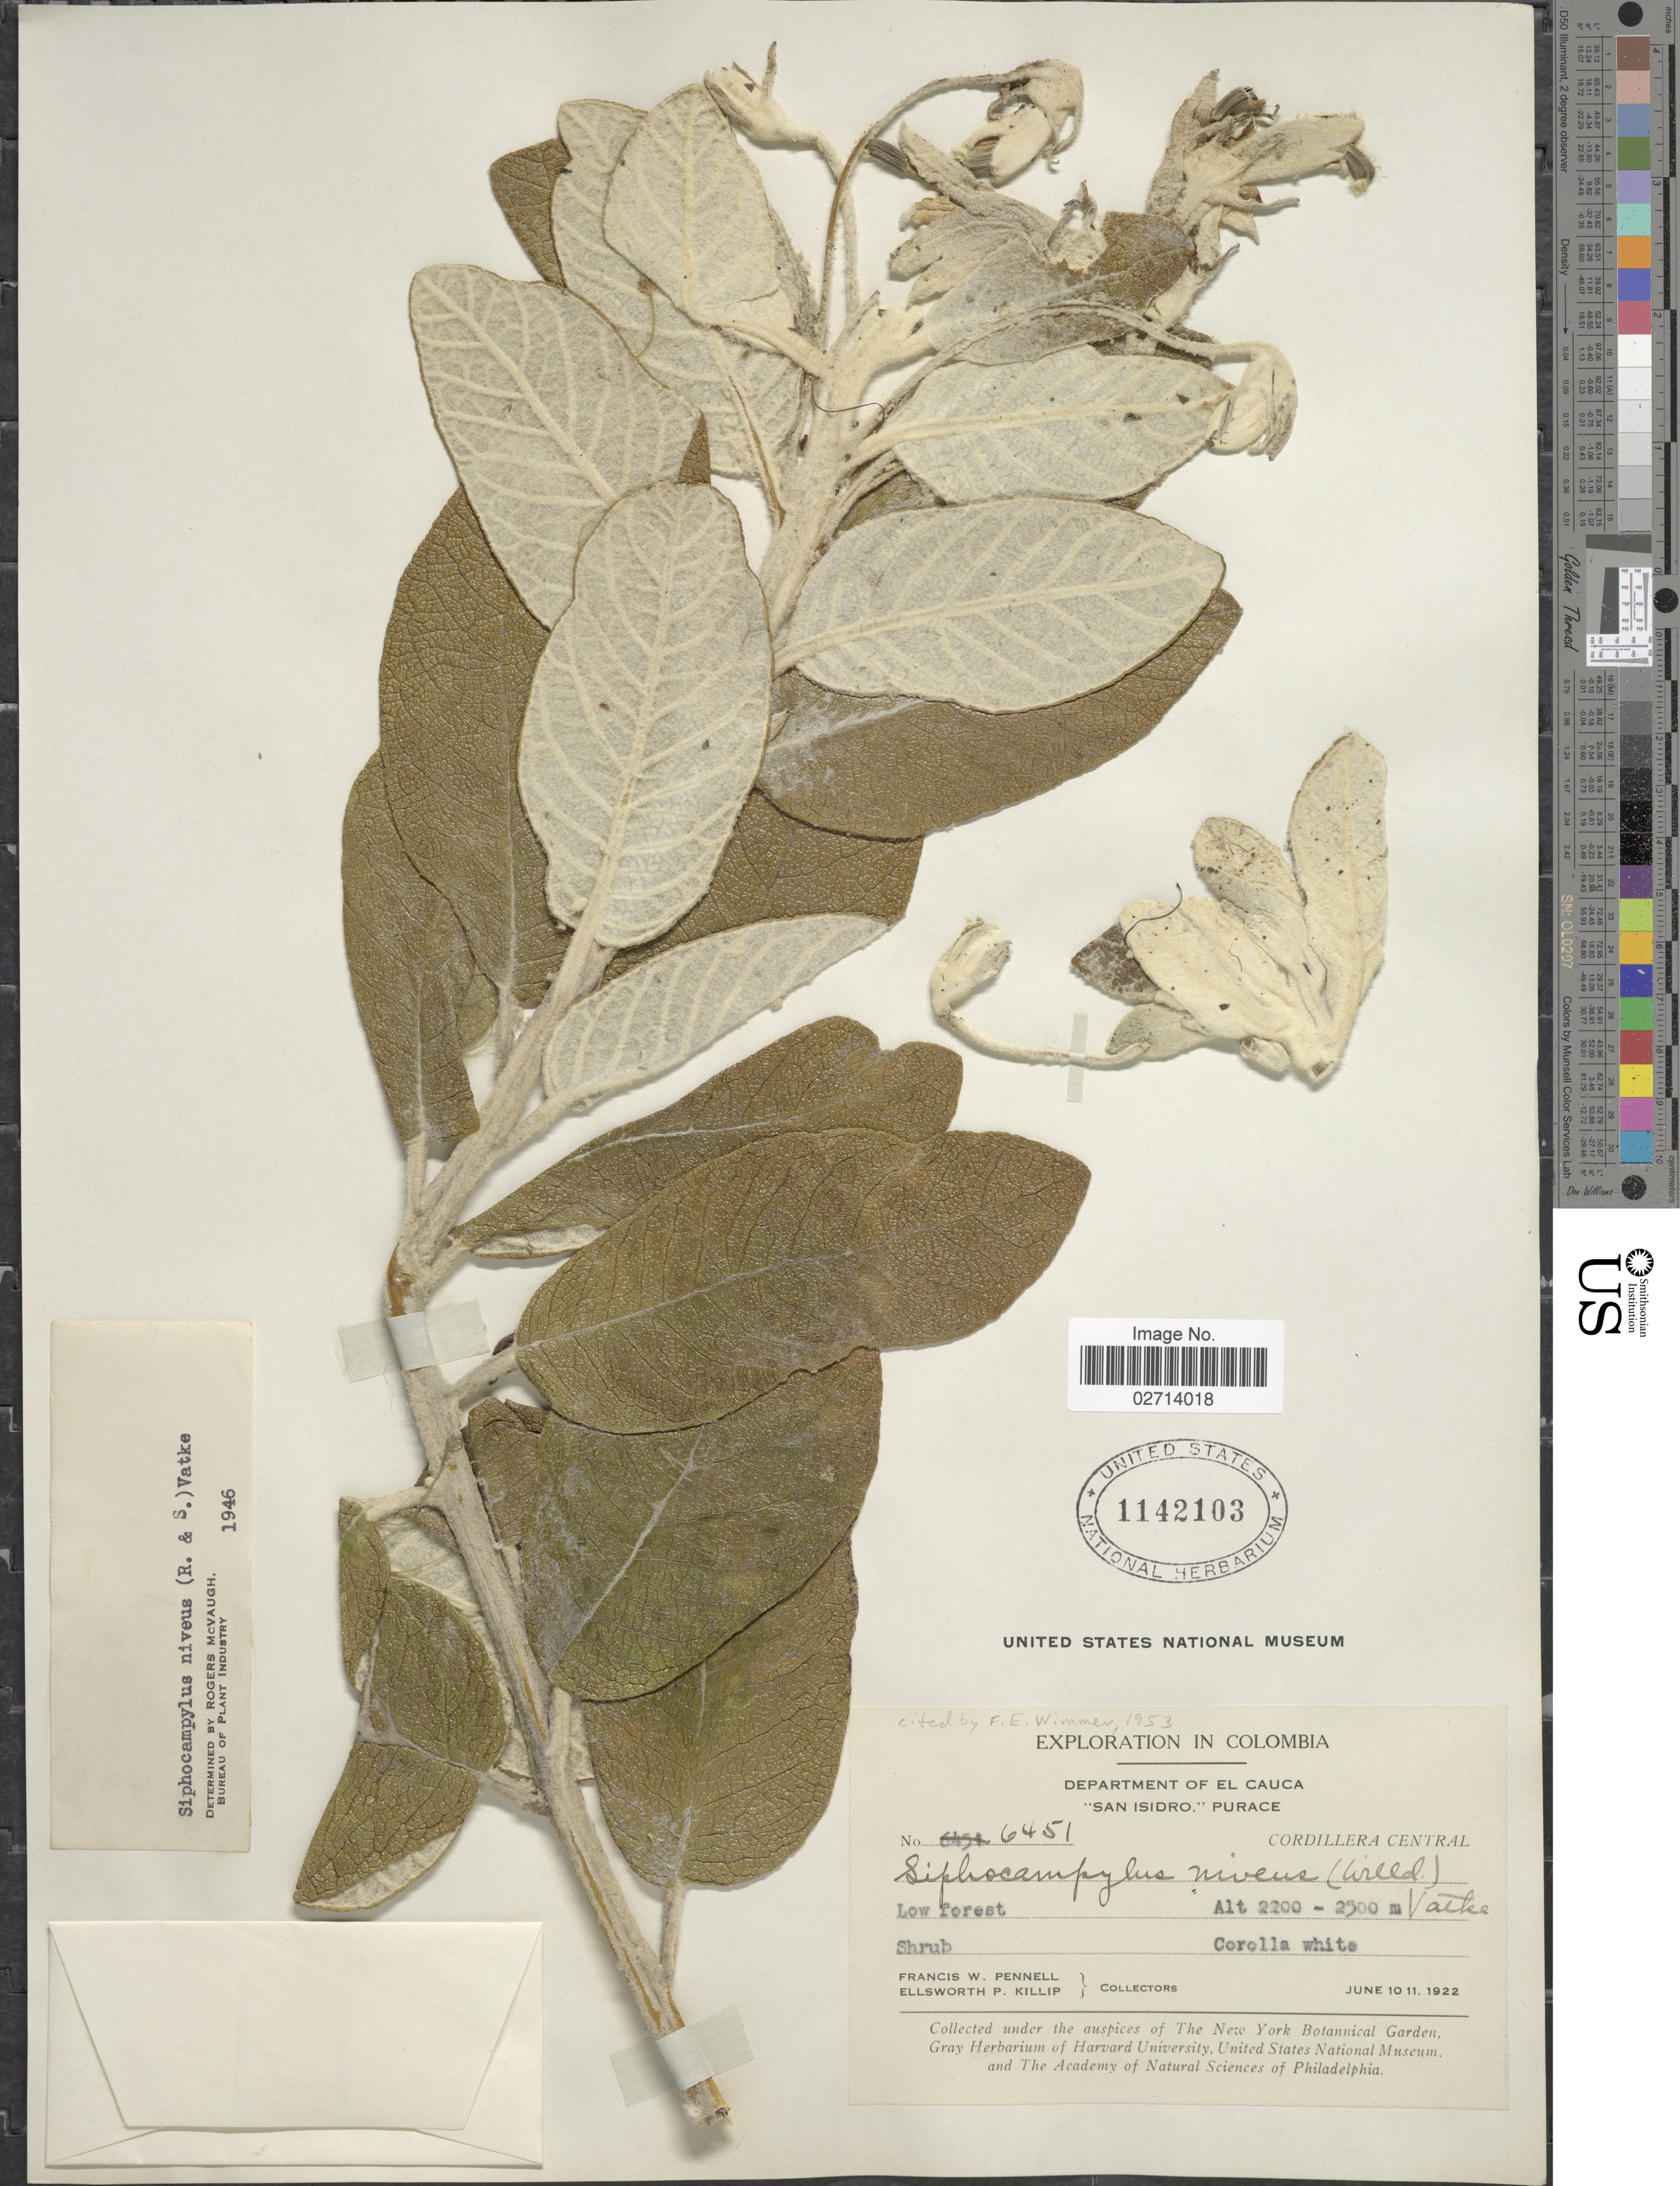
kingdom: Plantae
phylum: Tracheophyta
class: Magnoliopsida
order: Asterales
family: Campanulaceae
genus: Siphocampylus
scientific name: Siphocampylus niveus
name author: (Willd. ex Schult.) Vatke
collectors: F. W. Pennell & E. P. Killip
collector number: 6451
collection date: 1922-06-10/1922-06-11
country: Colombia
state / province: Cauca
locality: San Isidro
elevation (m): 2200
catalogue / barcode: US 1142103